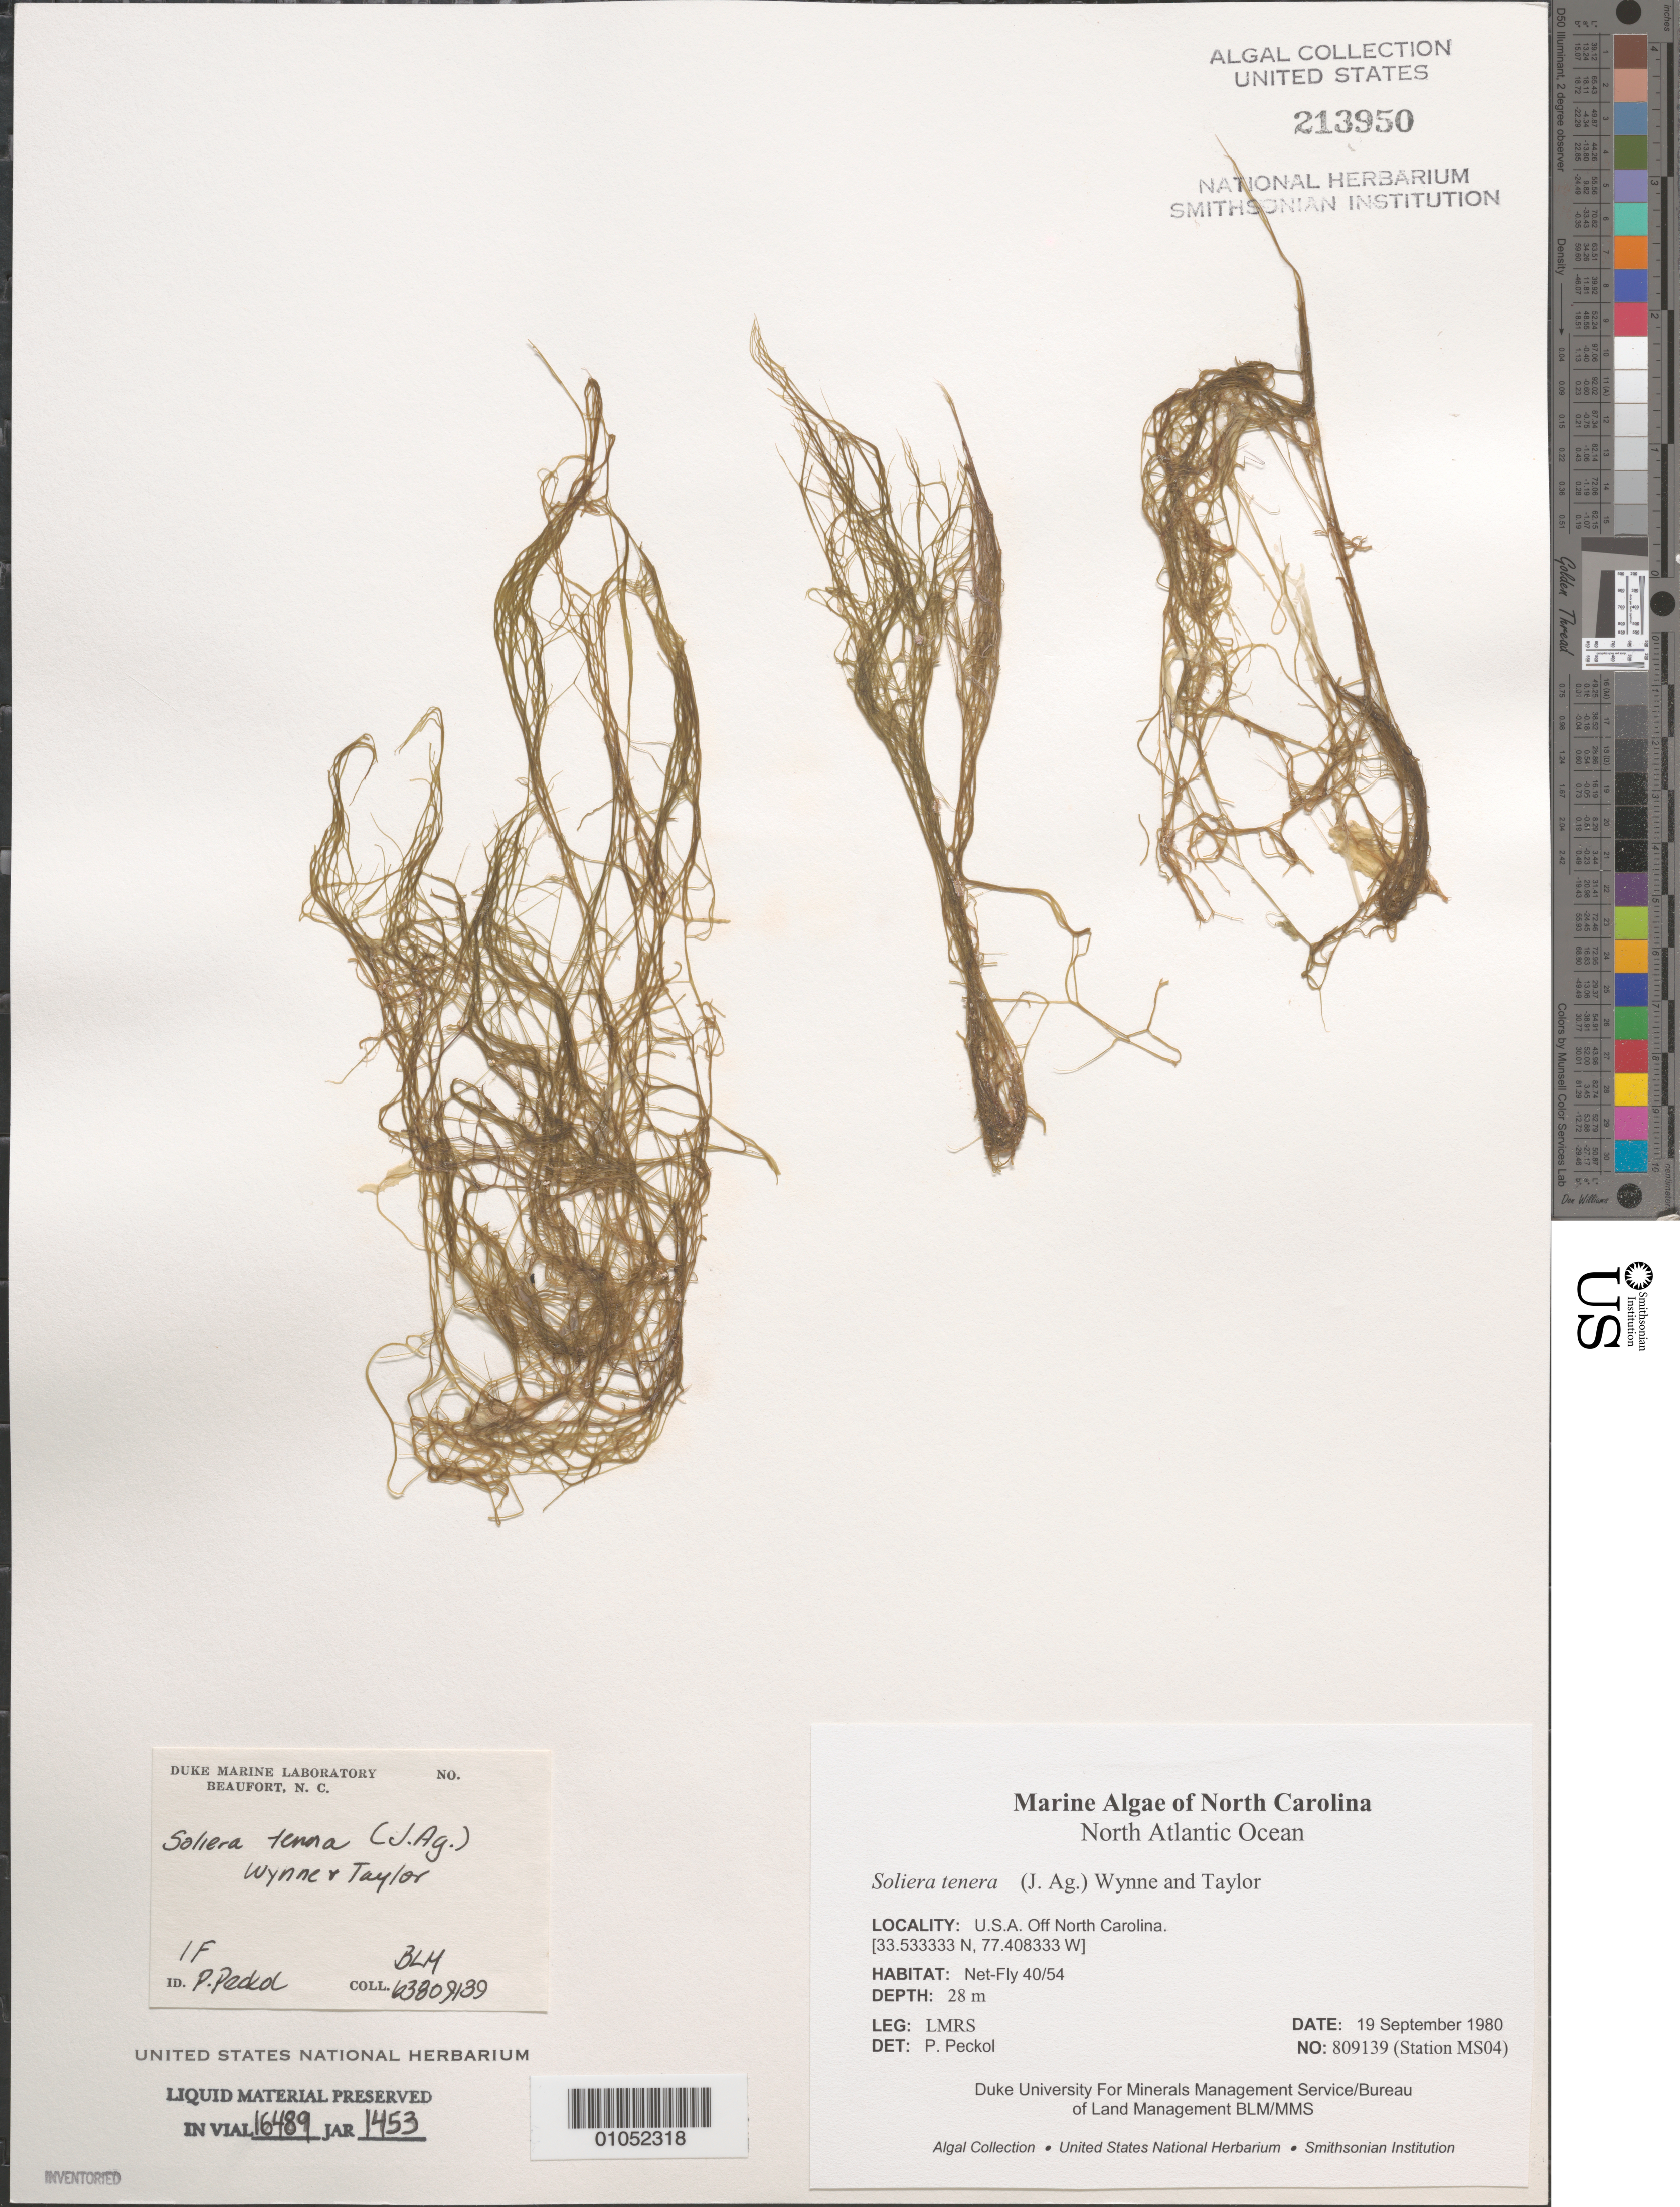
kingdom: Plantae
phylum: Rhodophyta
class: Florideophyceae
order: Gigartinales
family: Solieriaceae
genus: Solieria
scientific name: Solieria filiformis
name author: (Kütz.) P.W. Gabrielson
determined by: Algae name updating Project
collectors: LMRS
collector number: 809139 (Station MS04)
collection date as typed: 19 Sep 1980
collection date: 1980-09-19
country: United States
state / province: North Carolina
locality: North Atlantic Ocean off North Carolina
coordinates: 33.533333 N, 77.408333 W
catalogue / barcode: US 213950